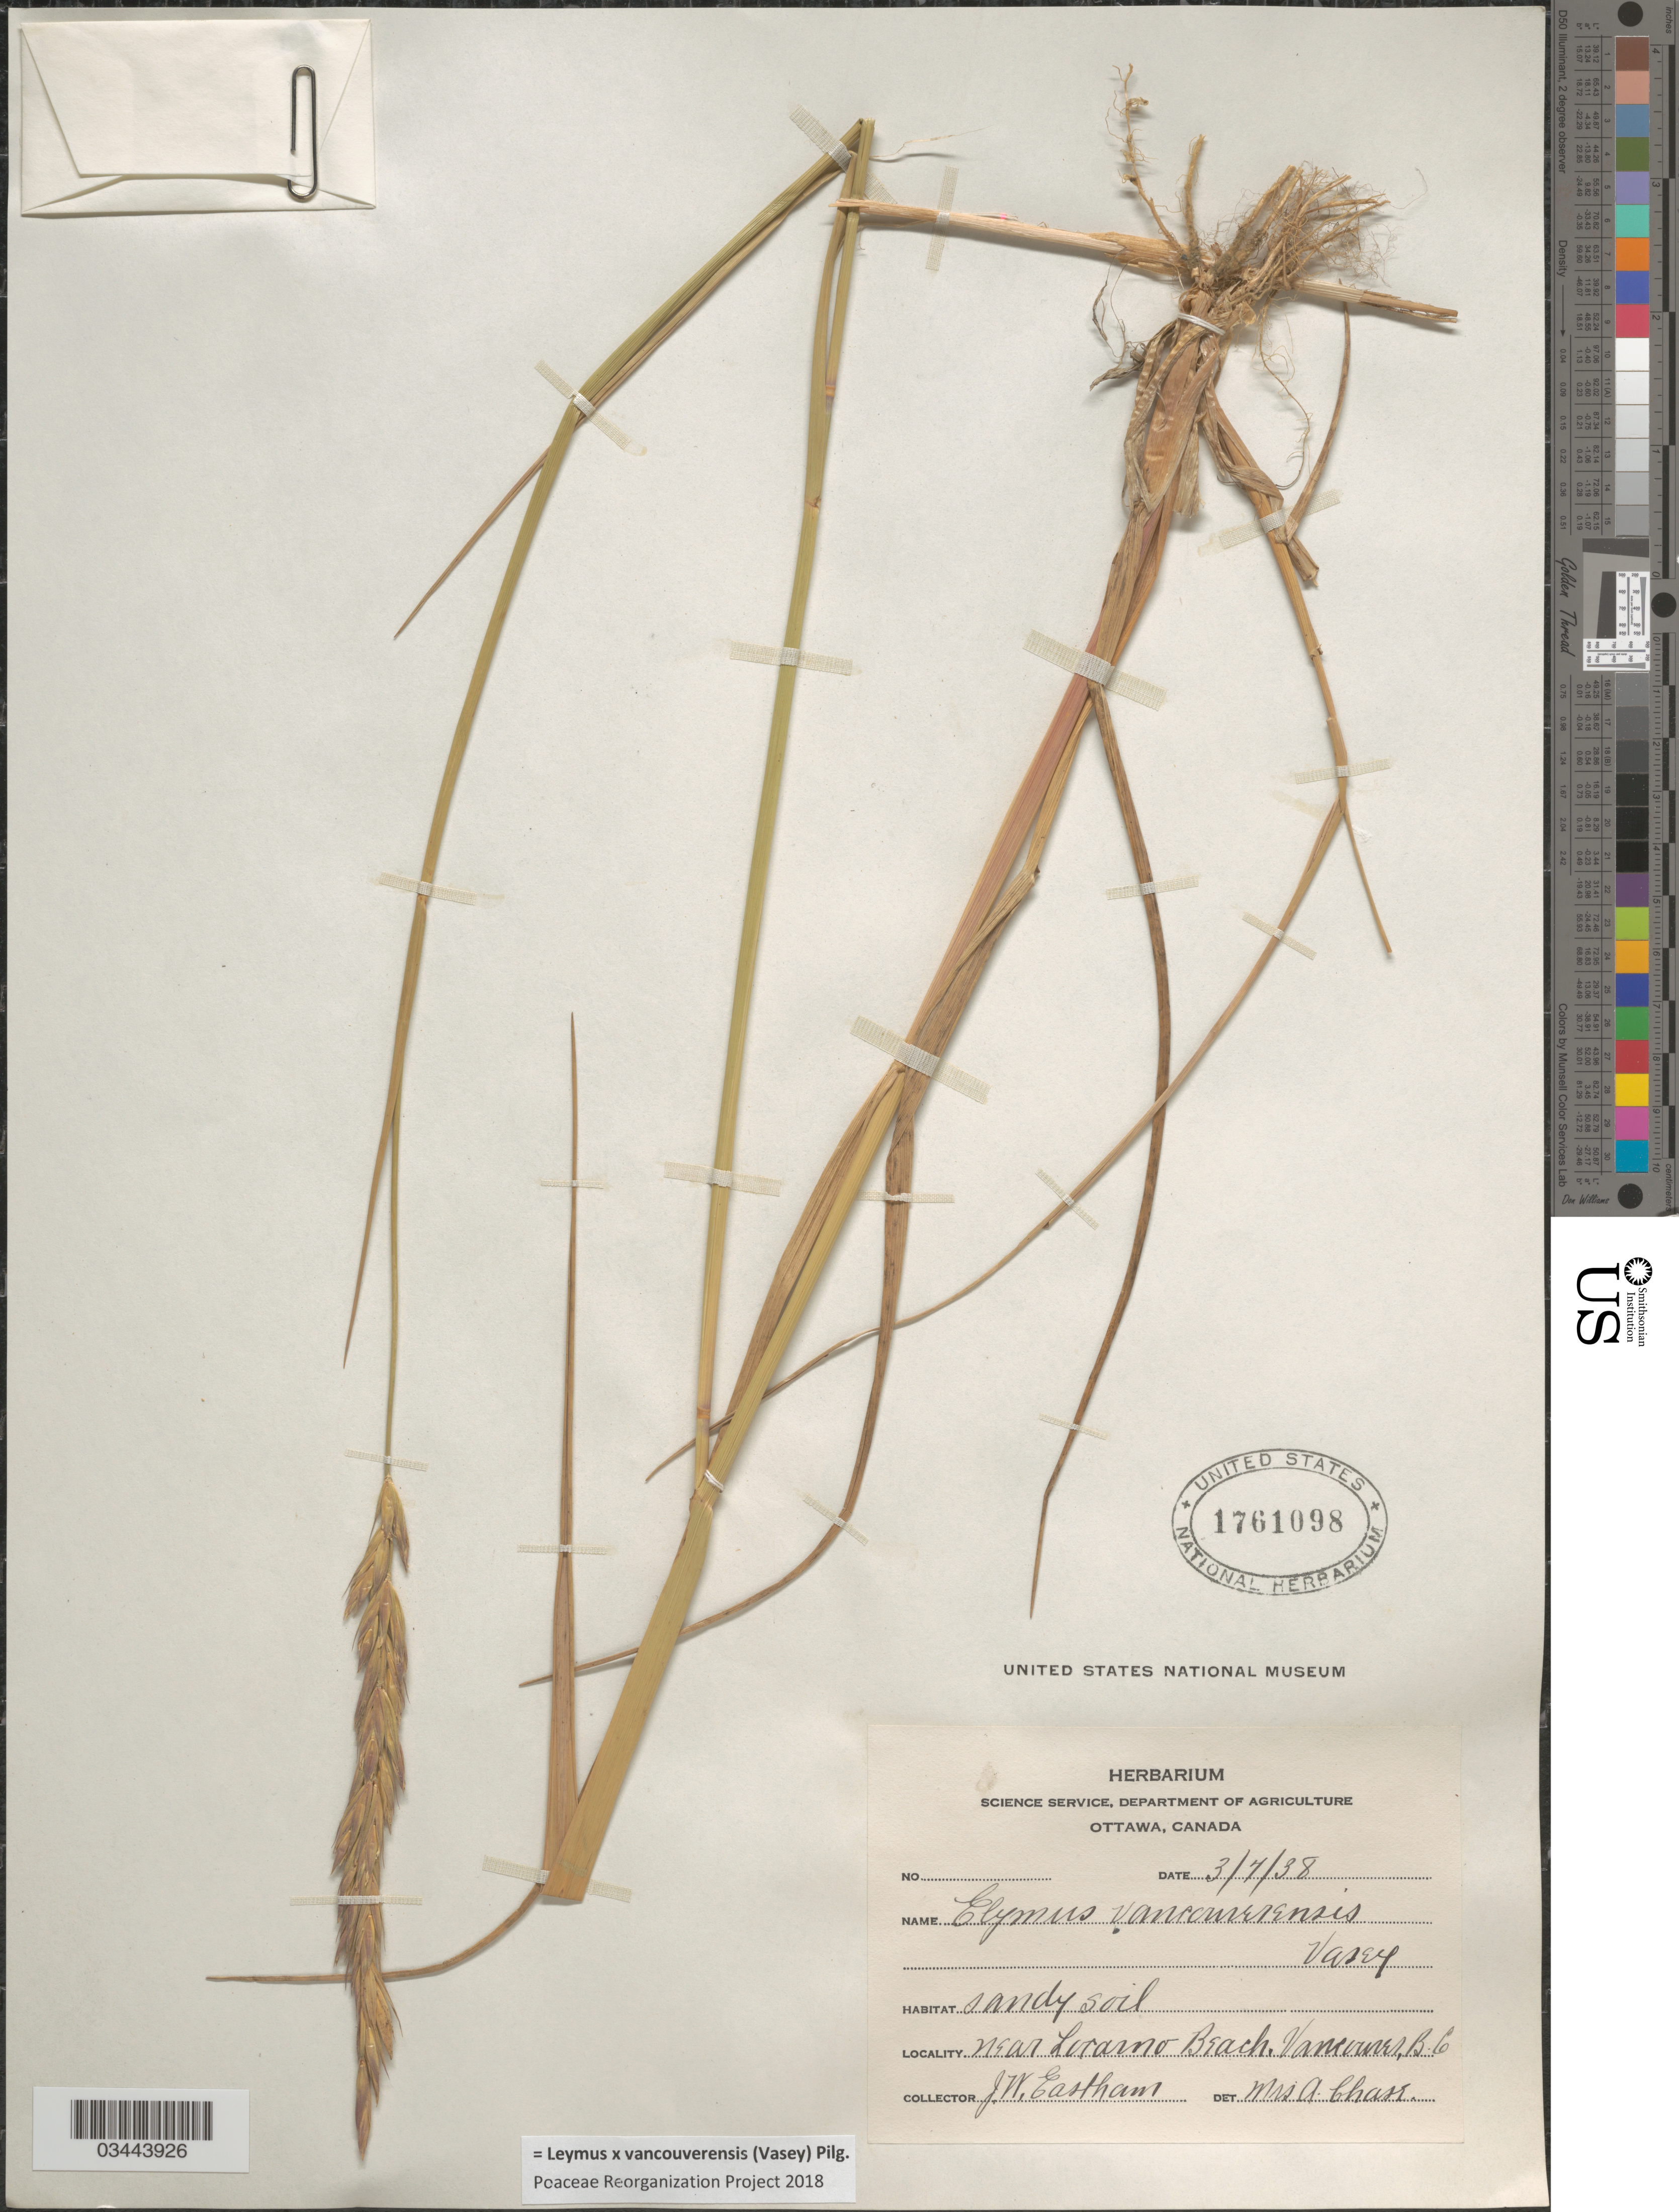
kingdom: Plantae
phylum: Tracheophyta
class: Liliopsida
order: Poales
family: Poaceae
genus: Leymus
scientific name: Leymus x vancouverensis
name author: (Vasey) Pilg.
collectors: J. Eastham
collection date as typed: Transcribed d/m/y: 7/3/38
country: Canada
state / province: British Columbia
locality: Near Locarno Beach, Vancouver.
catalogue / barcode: US 1761098